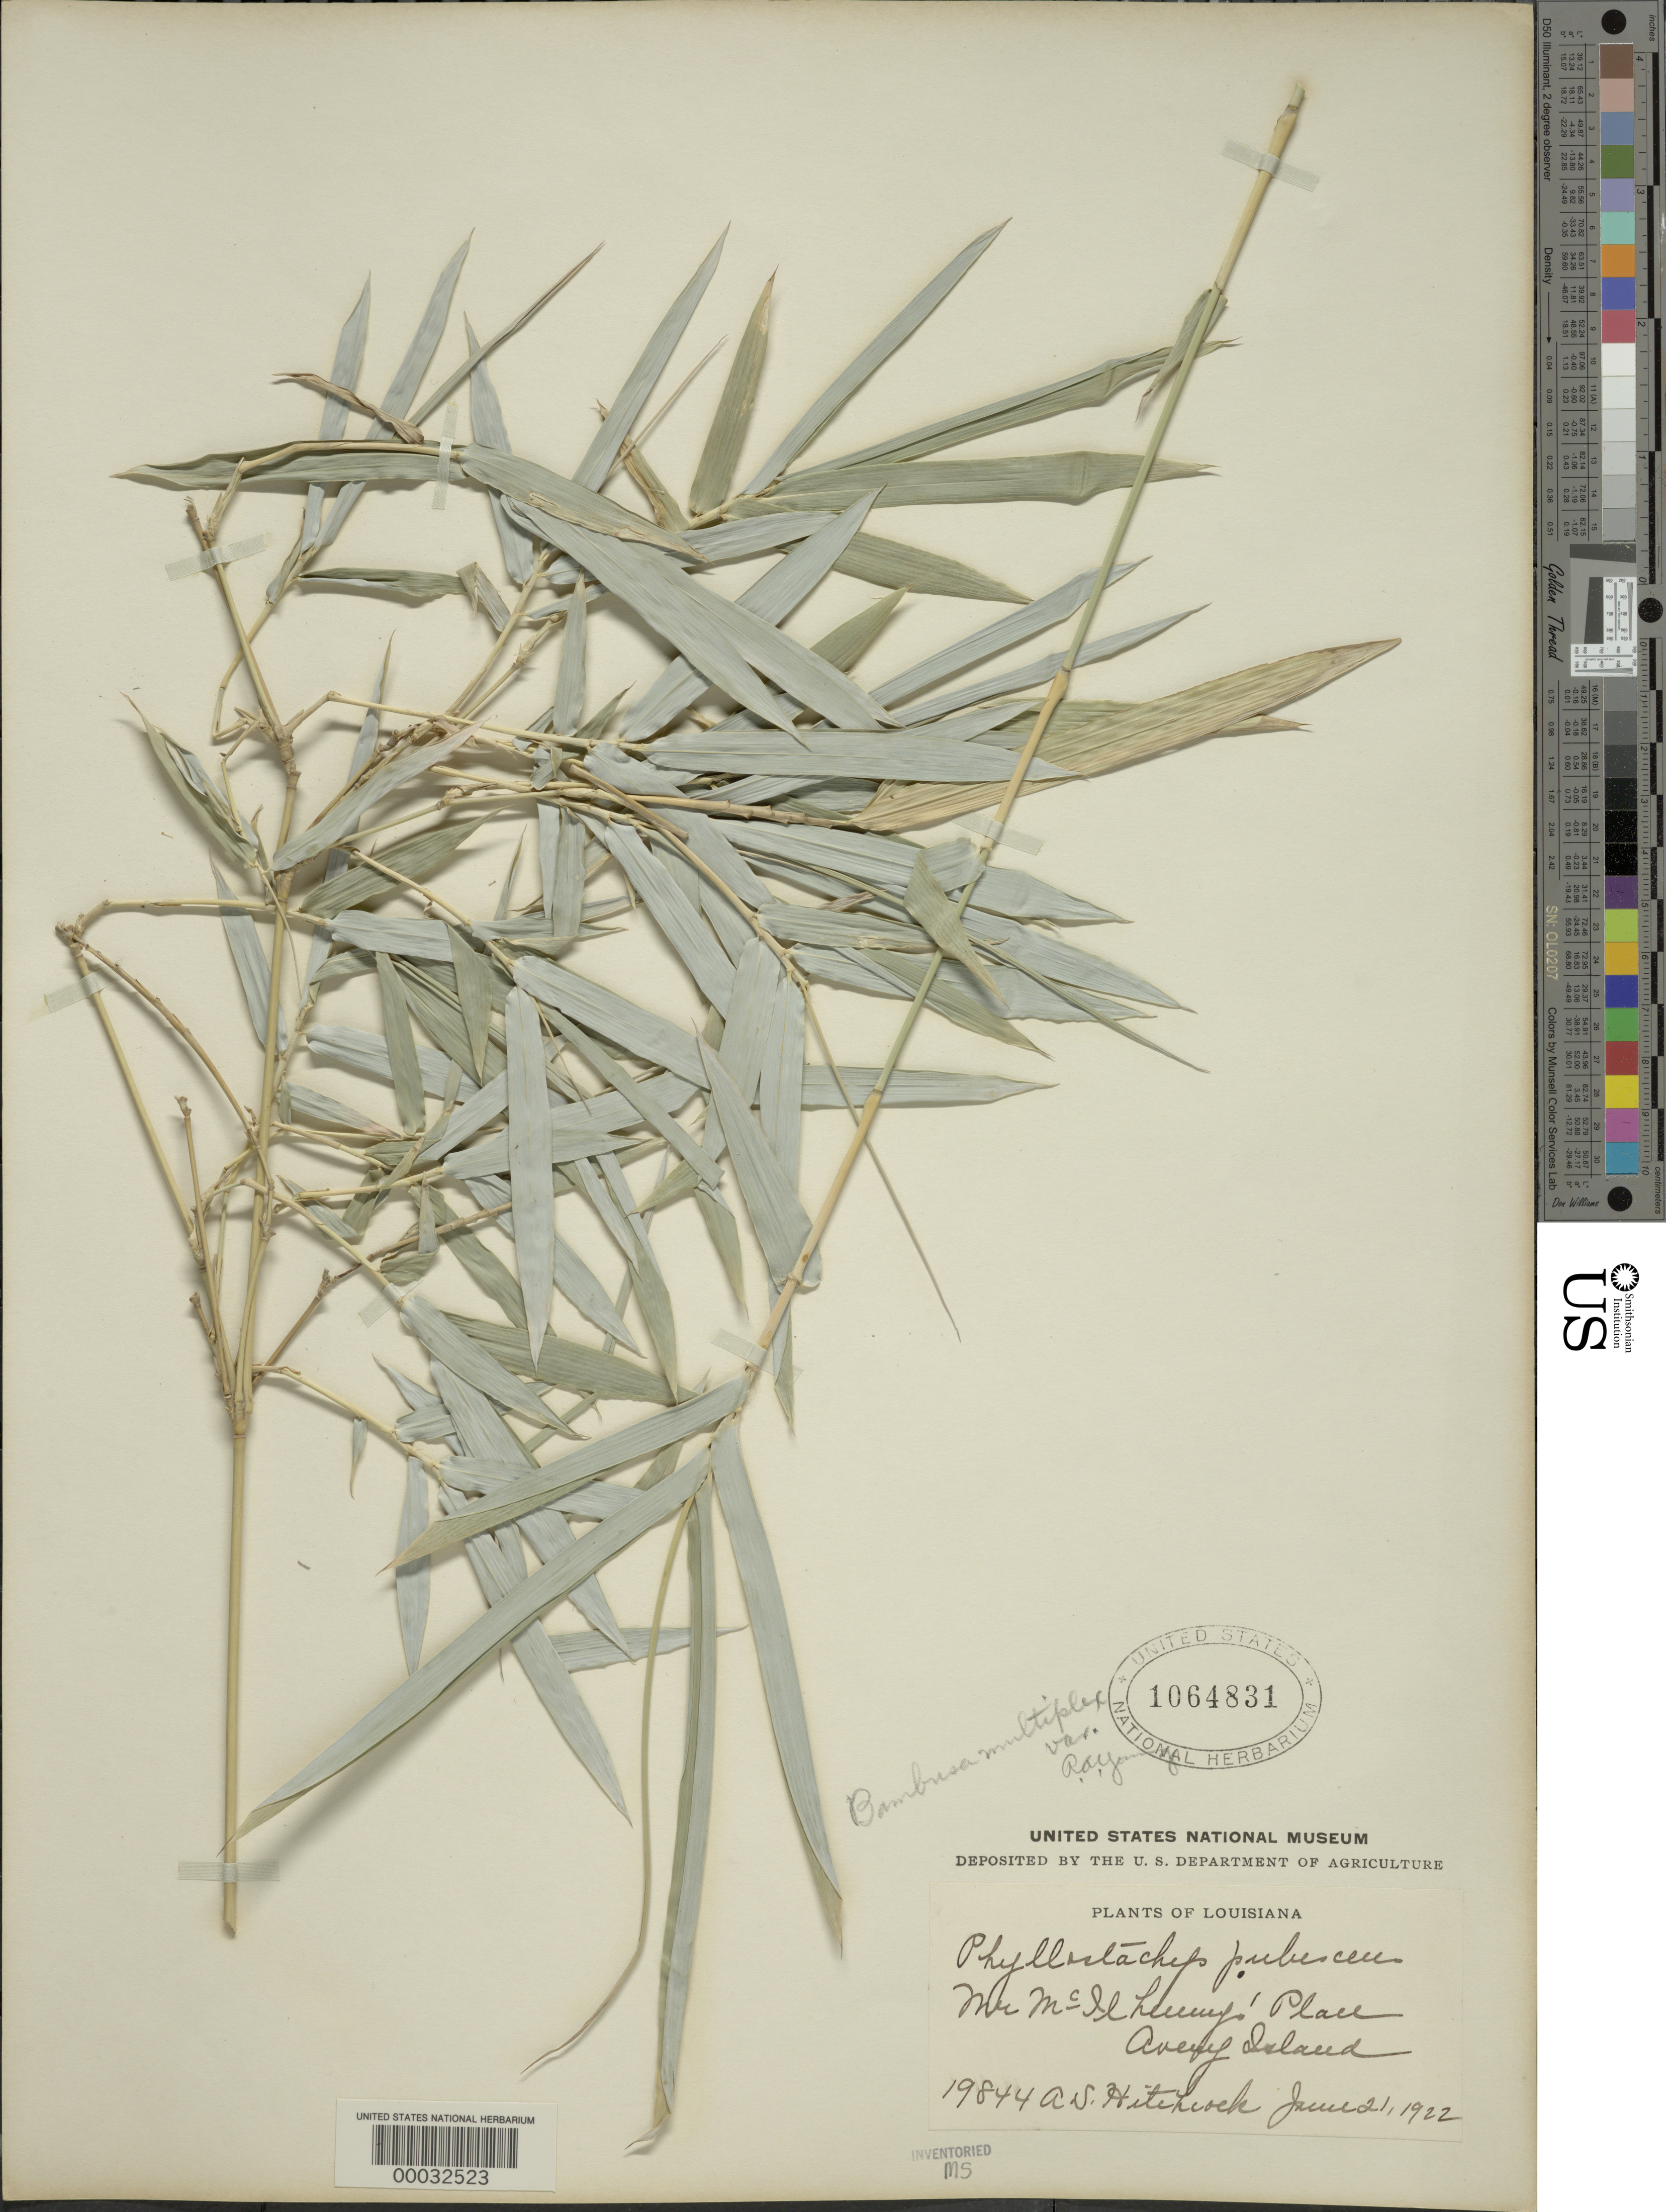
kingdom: Plantae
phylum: Tracheophyta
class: Liliopsida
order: Poales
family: Poaceae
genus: Bambusa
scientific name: Bambusa multiplex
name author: (Lour.) Raeusch. ex Schult. & Schult. f.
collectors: A. S. Hitchcock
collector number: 19844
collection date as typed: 21 Jun 1922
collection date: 1922-06-21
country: United States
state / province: Louisiana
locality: Avery island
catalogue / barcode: US 1064831